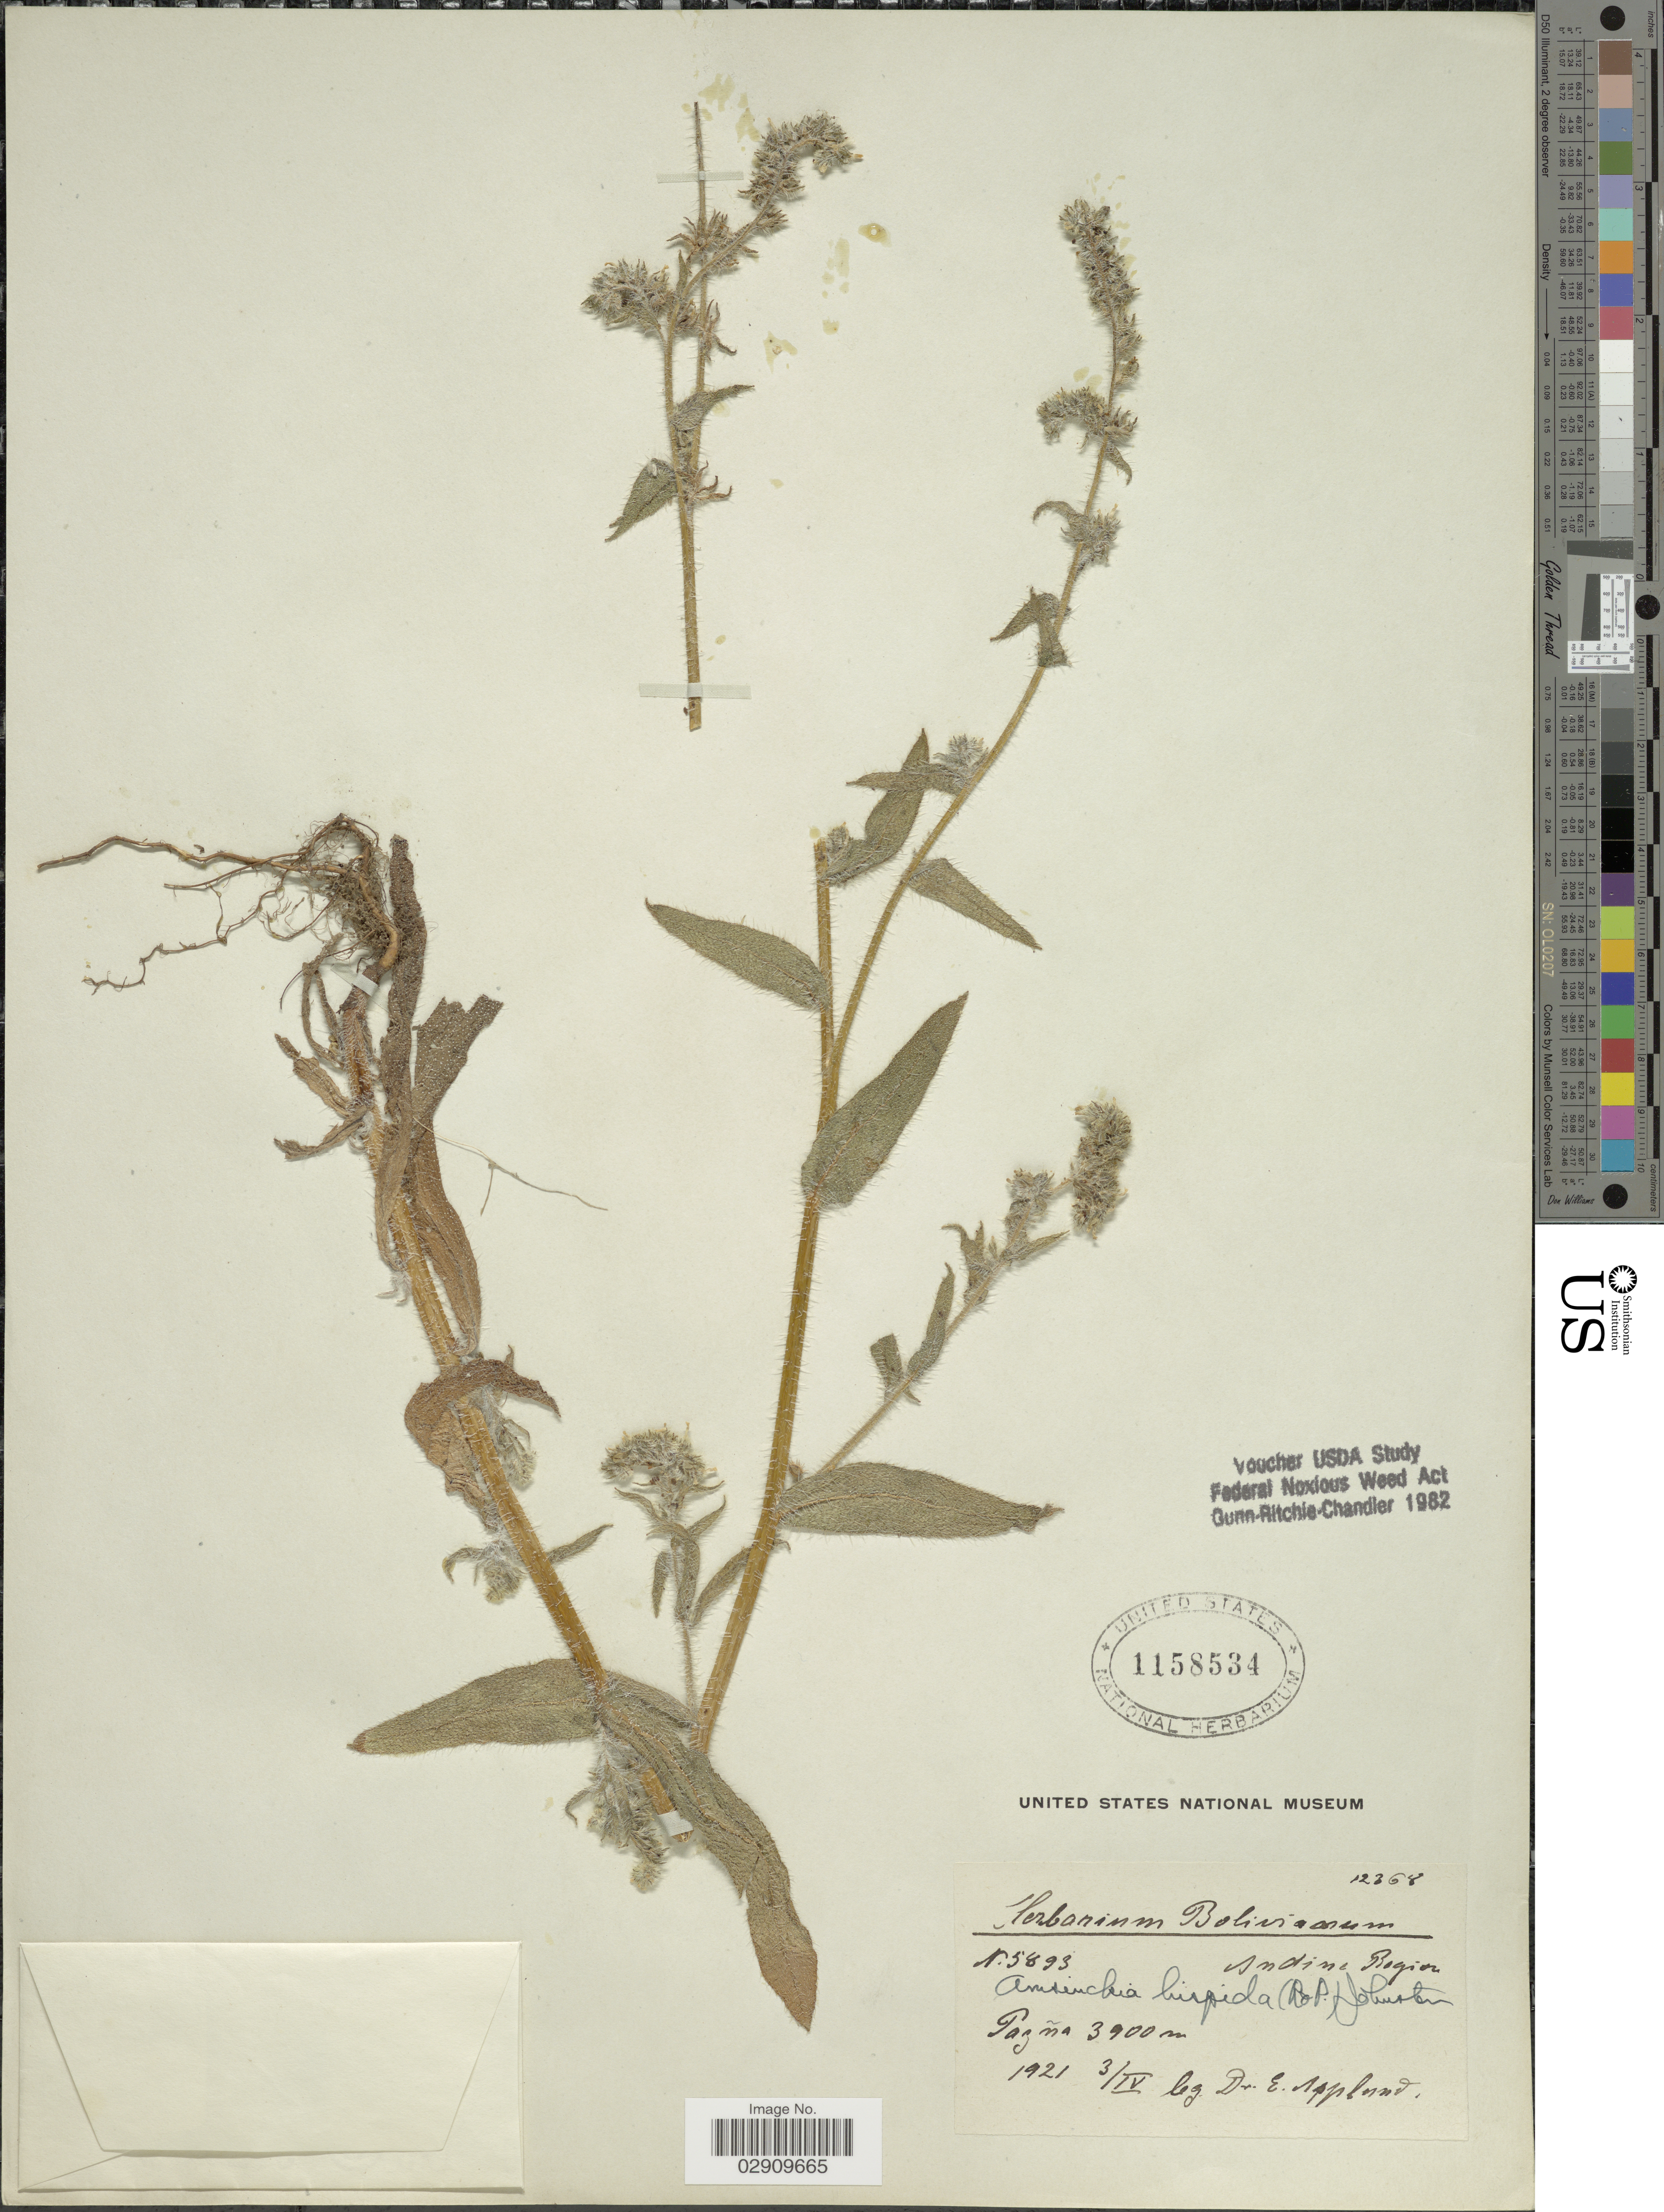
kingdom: Plantae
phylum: Tracheophyta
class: Magnoliopsida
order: Boraginales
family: Boraginaceae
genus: Amsinckia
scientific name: Amsinckia calycina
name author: (Moris) Chater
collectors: E. Asplund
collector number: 5893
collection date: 1921-04-03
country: Bolivia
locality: Andine Region. Pazña.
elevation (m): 3900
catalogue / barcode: US 1158534